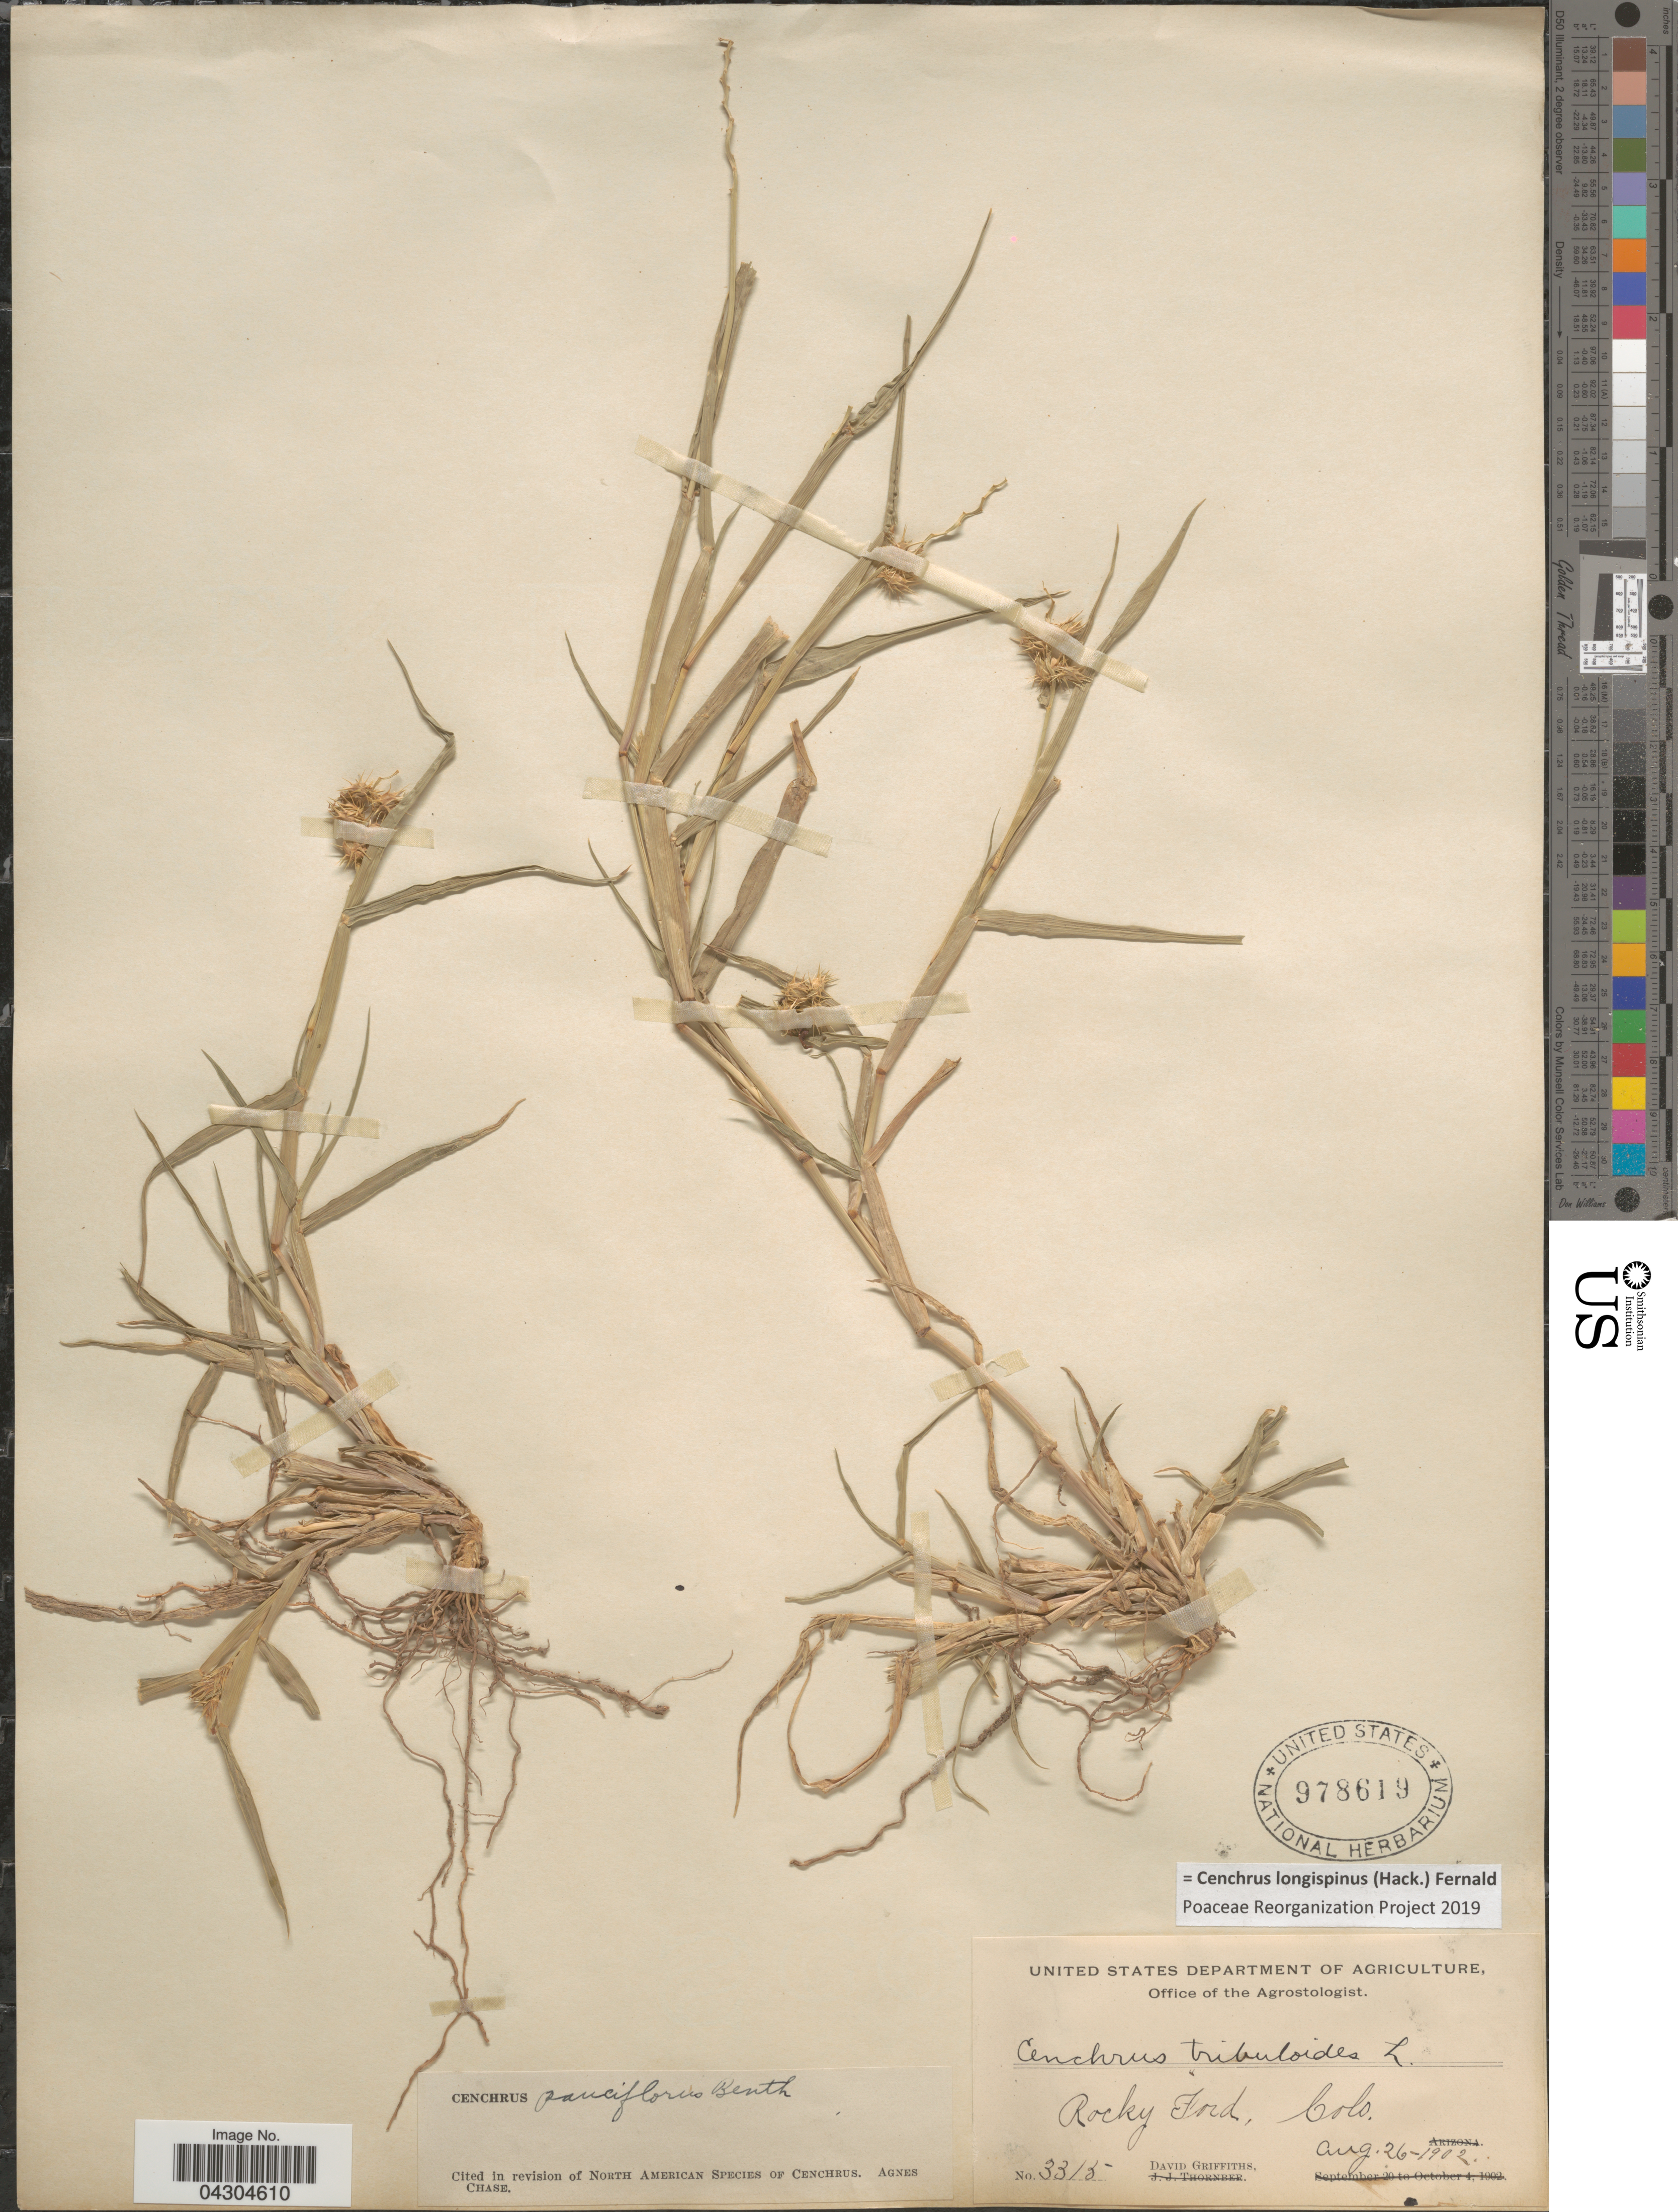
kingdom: Plantae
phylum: Tracheophyta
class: Liliopsida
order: Poales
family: Poaceae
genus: Cenchrus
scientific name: Cenchrus longispinus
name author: (Hack.) Fernald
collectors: D. Griffiths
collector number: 3315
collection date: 1902-08-26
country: United States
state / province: Colorado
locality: Rocky Ford.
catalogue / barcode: US 978619